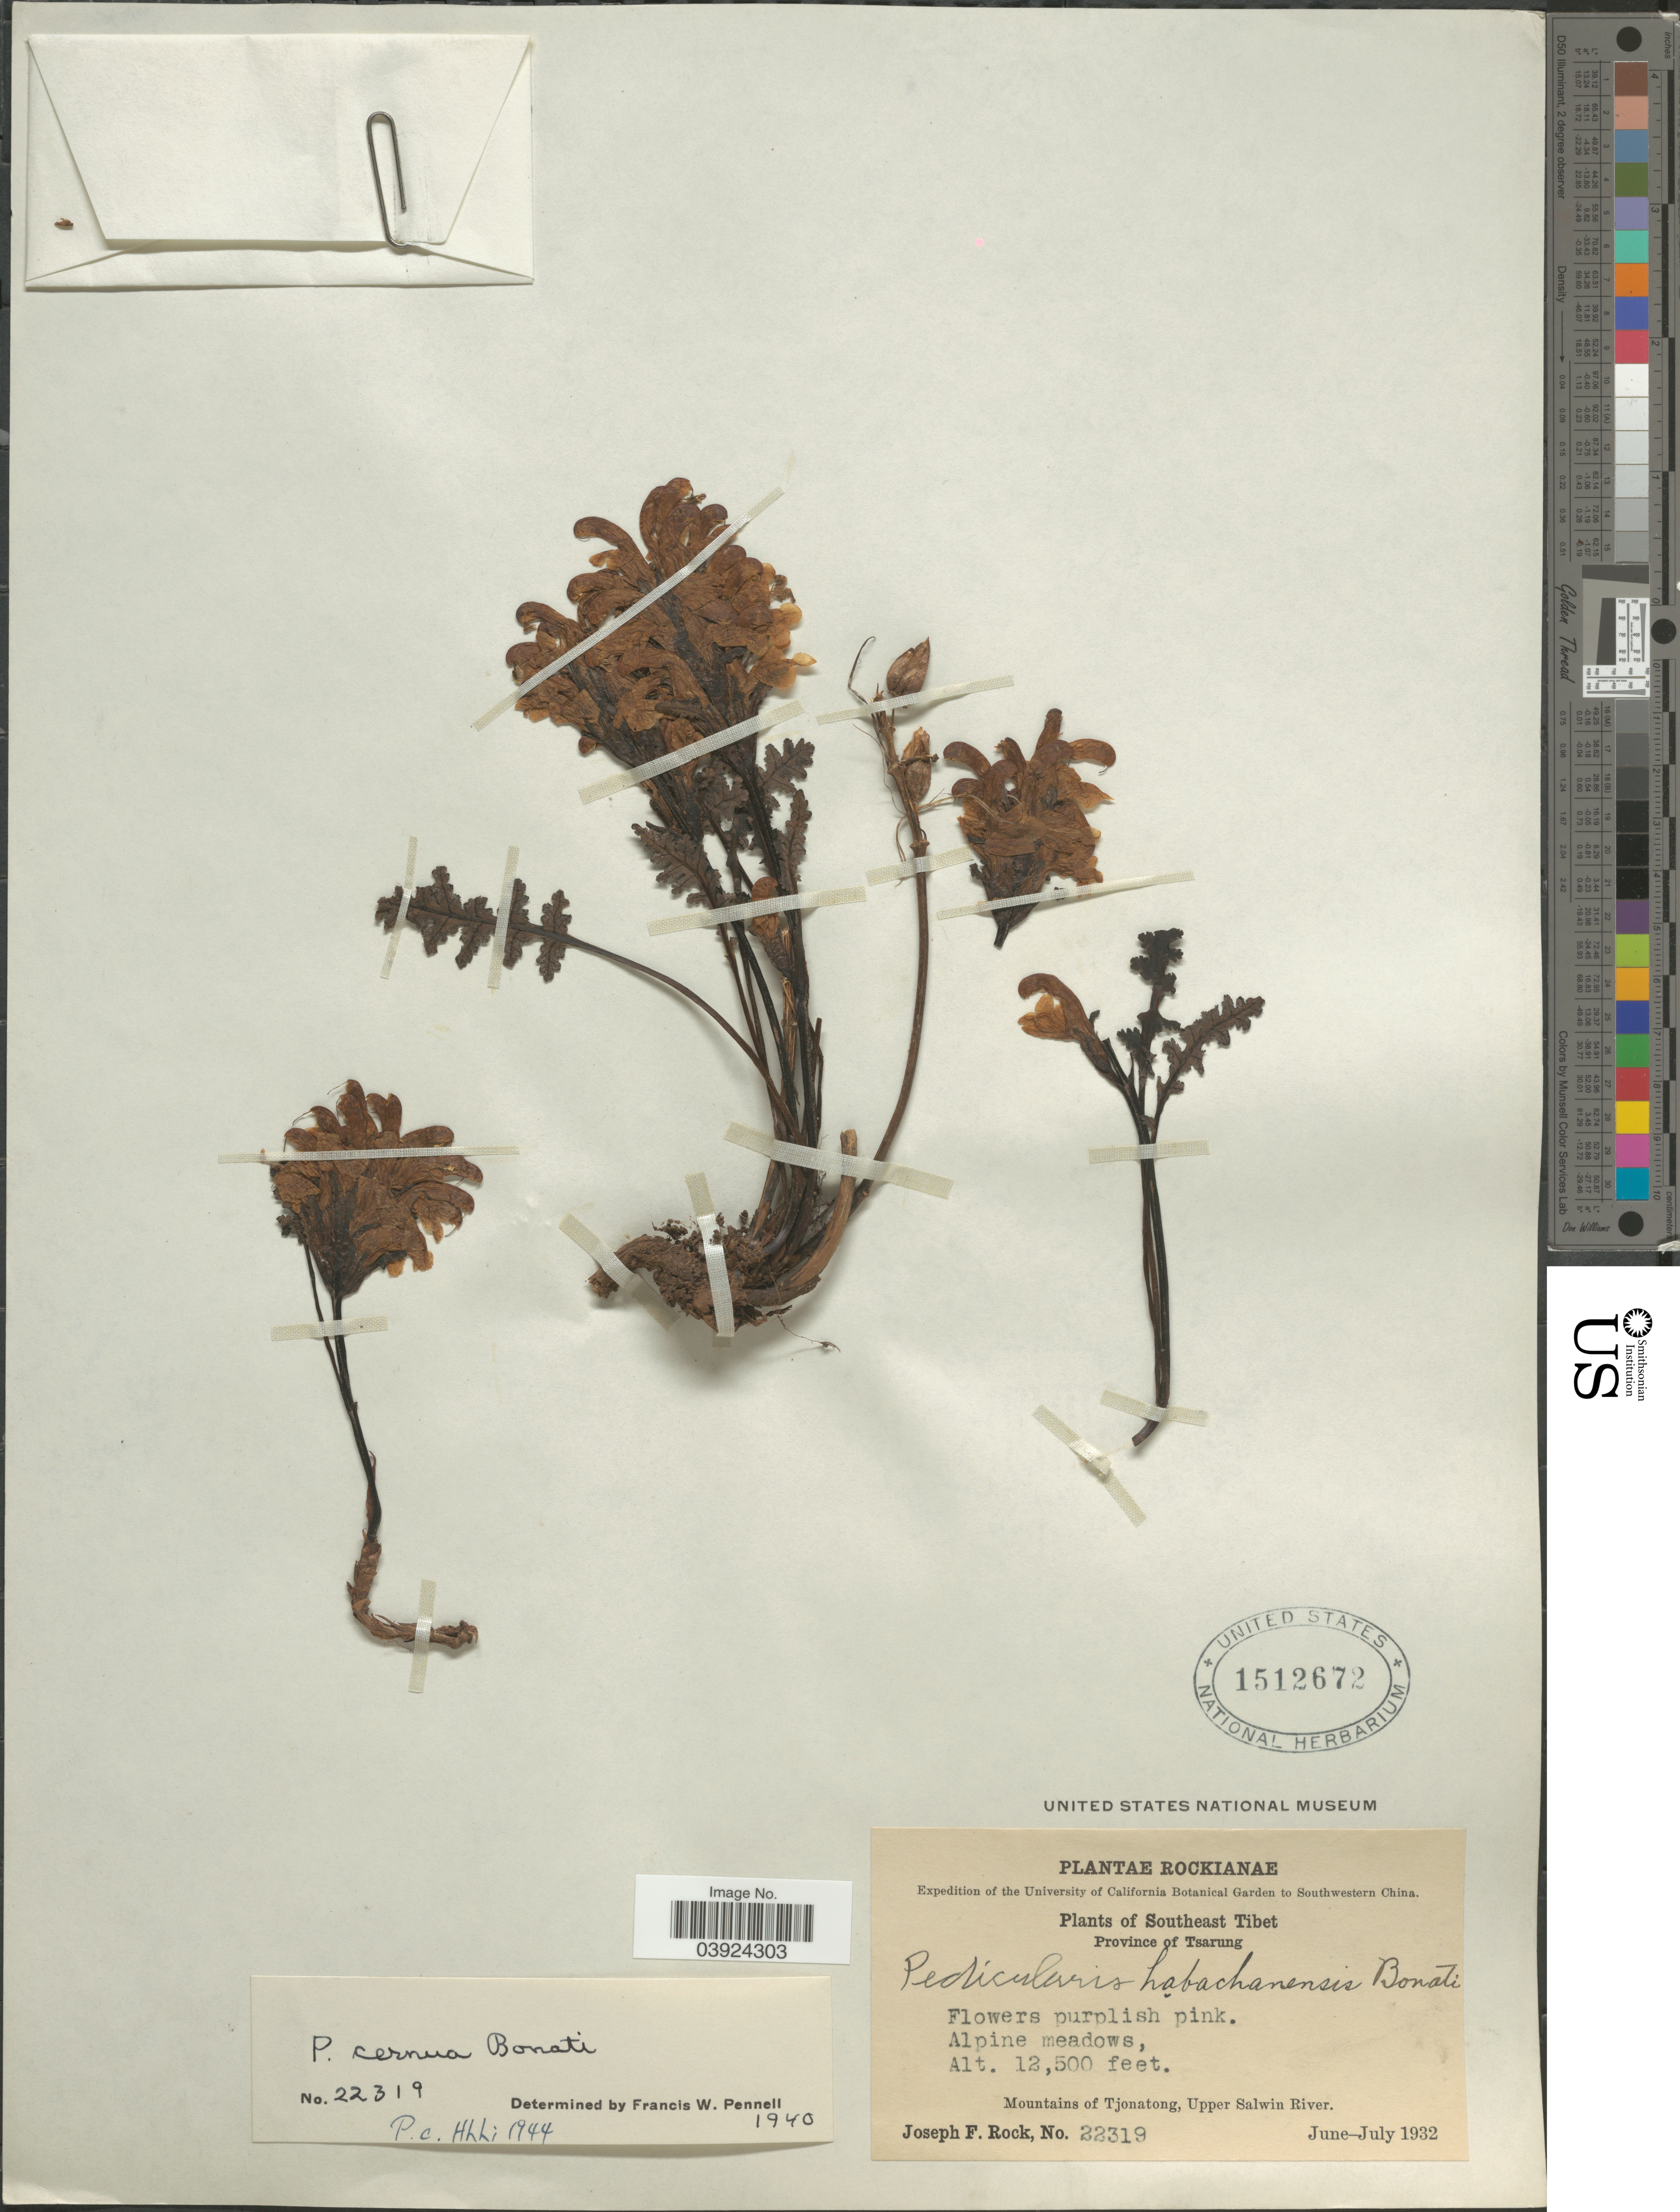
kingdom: Plantae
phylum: Tracheophyta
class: Magnoliopsida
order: Lamiales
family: Orobanchaceae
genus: Pedicularis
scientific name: Pedicularis cernua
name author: Bonati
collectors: J. F. Rock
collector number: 22319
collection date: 1932-06/1932-07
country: China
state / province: Xizang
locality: Southwestern China. Southeast Tibet, Province of Tsarung. Mountains of Tjonatong, Upper Salwin River.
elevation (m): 3810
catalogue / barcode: US 1512672